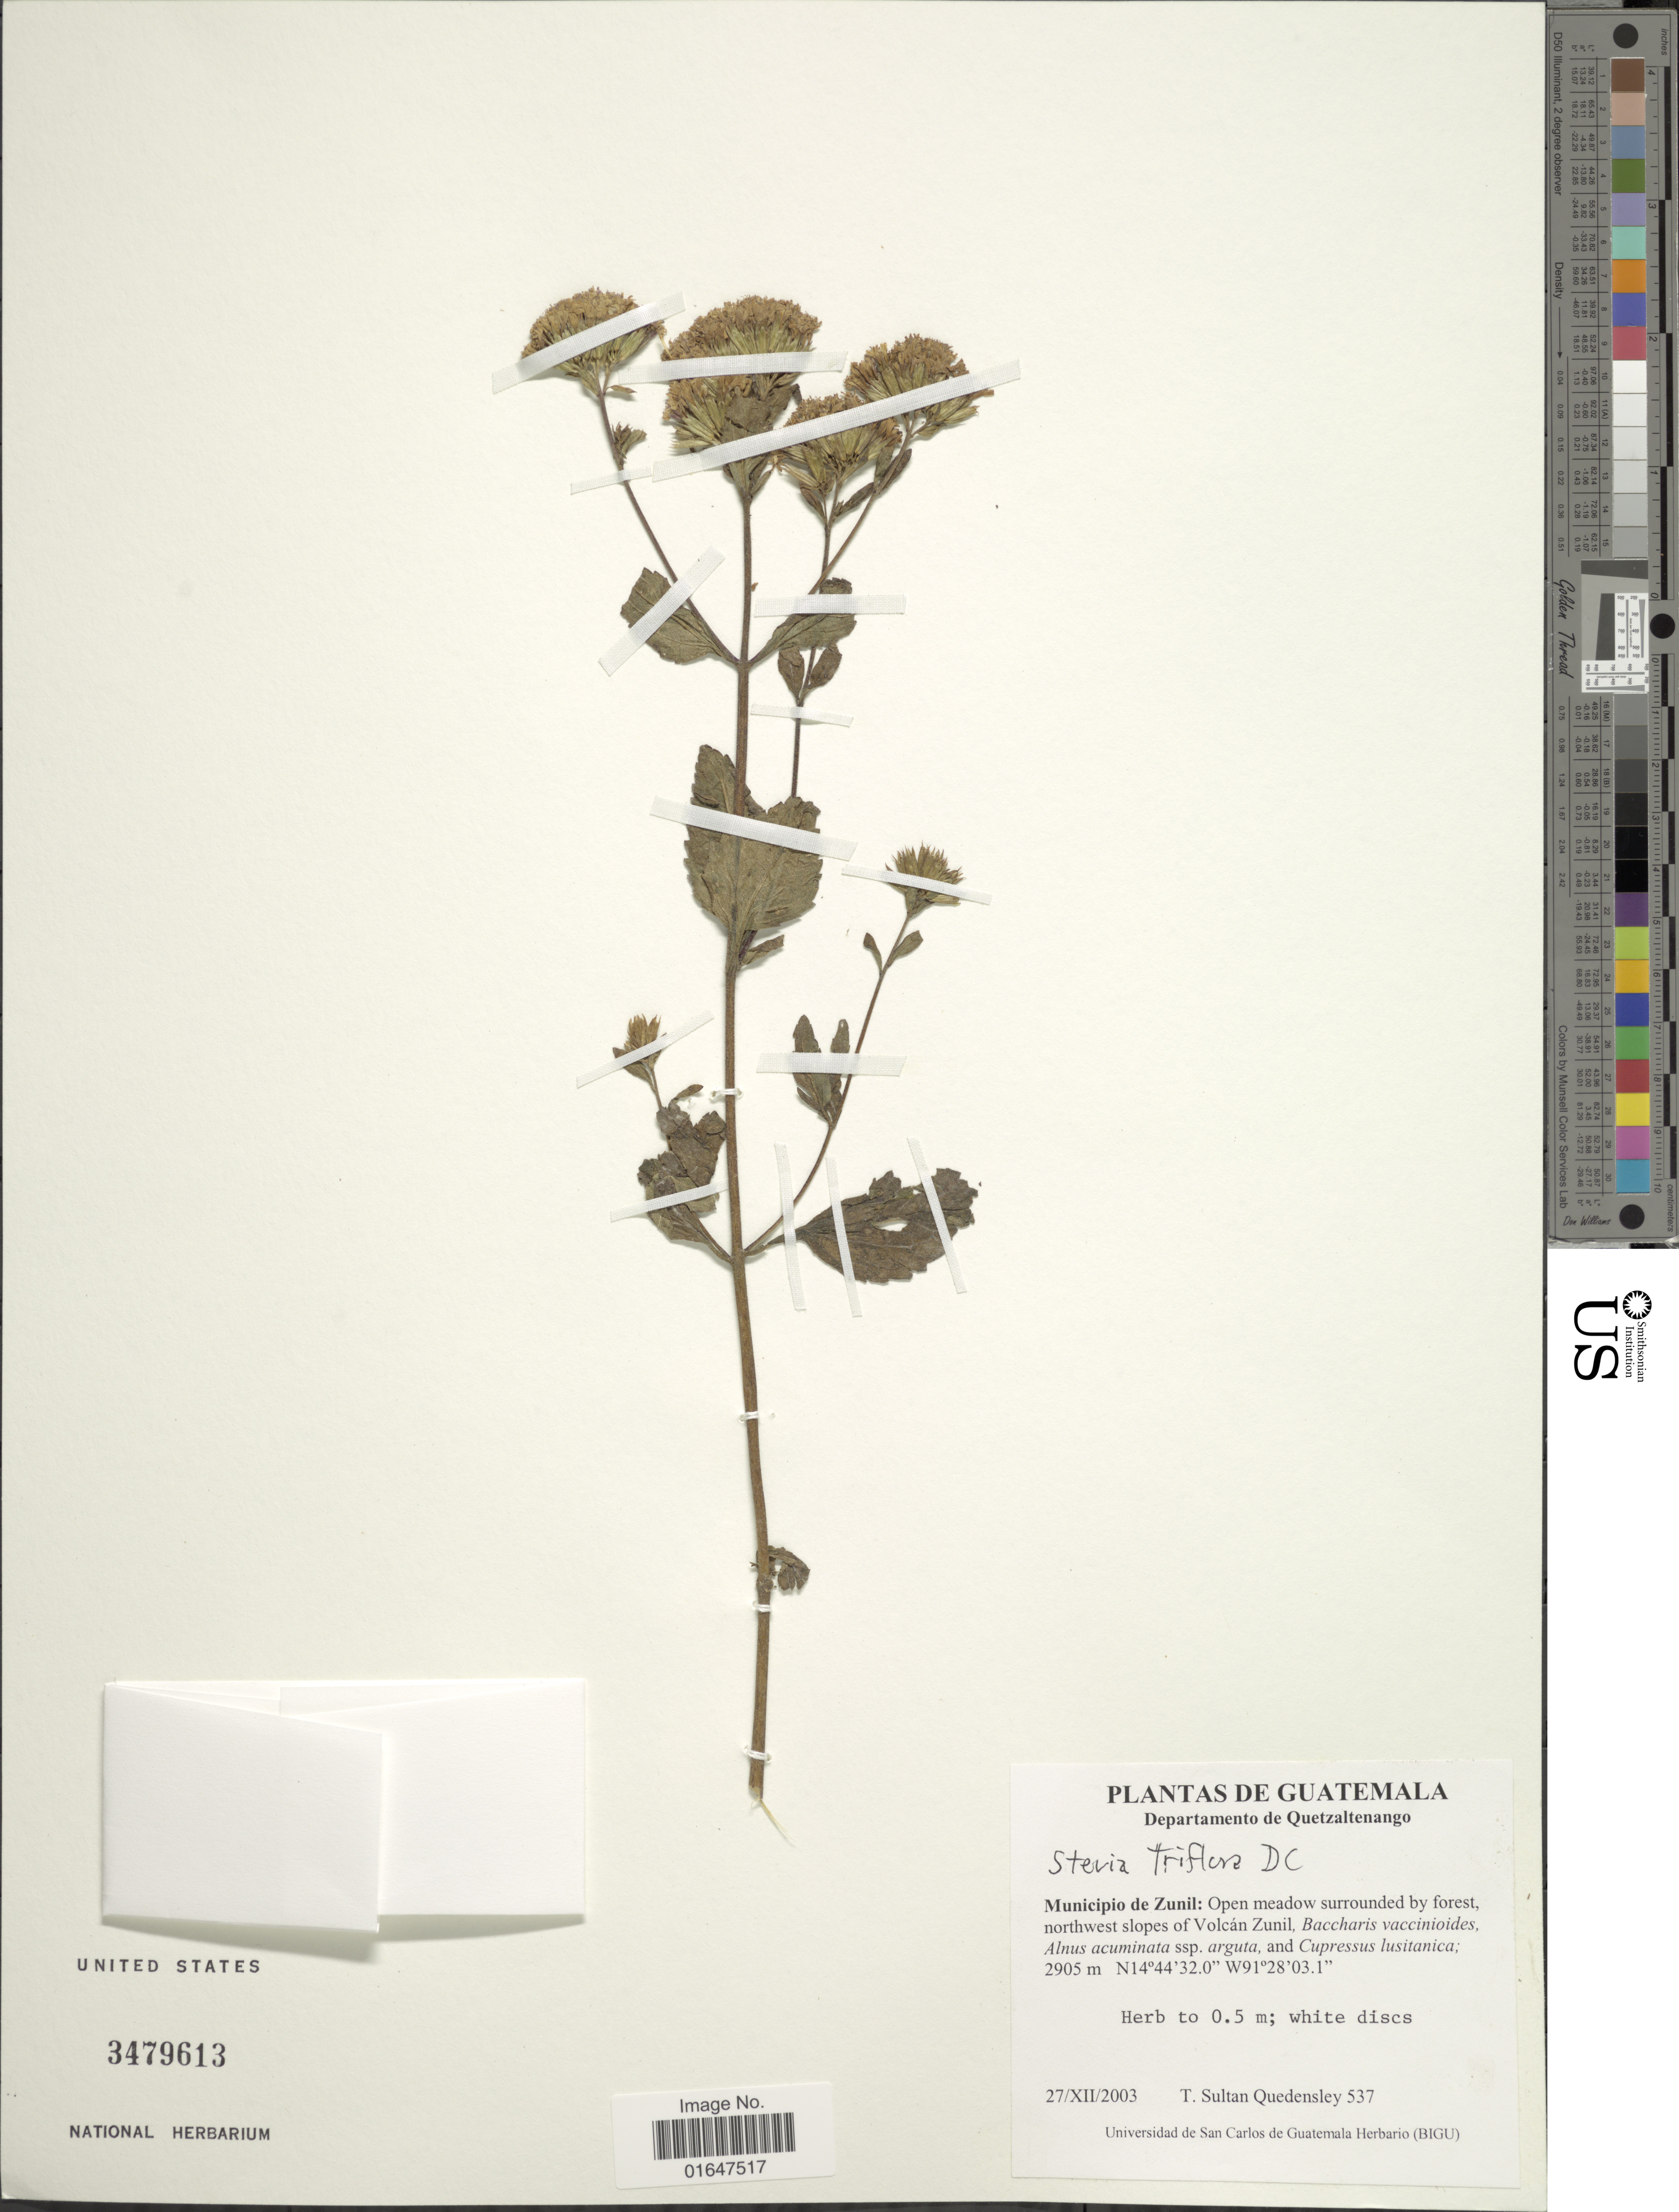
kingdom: Plantae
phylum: Tracheophyta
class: Magnoliopsida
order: Asterales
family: Asteraceae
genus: Stevia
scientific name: Stevia triflora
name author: DC.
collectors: T. S. Quedensley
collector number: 537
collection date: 2003-12-27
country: Guatemala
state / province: Quetzaltenango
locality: Municipio de Zunil, northwest slopes of Volcan Zunil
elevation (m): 2905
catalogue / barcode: US 3479613